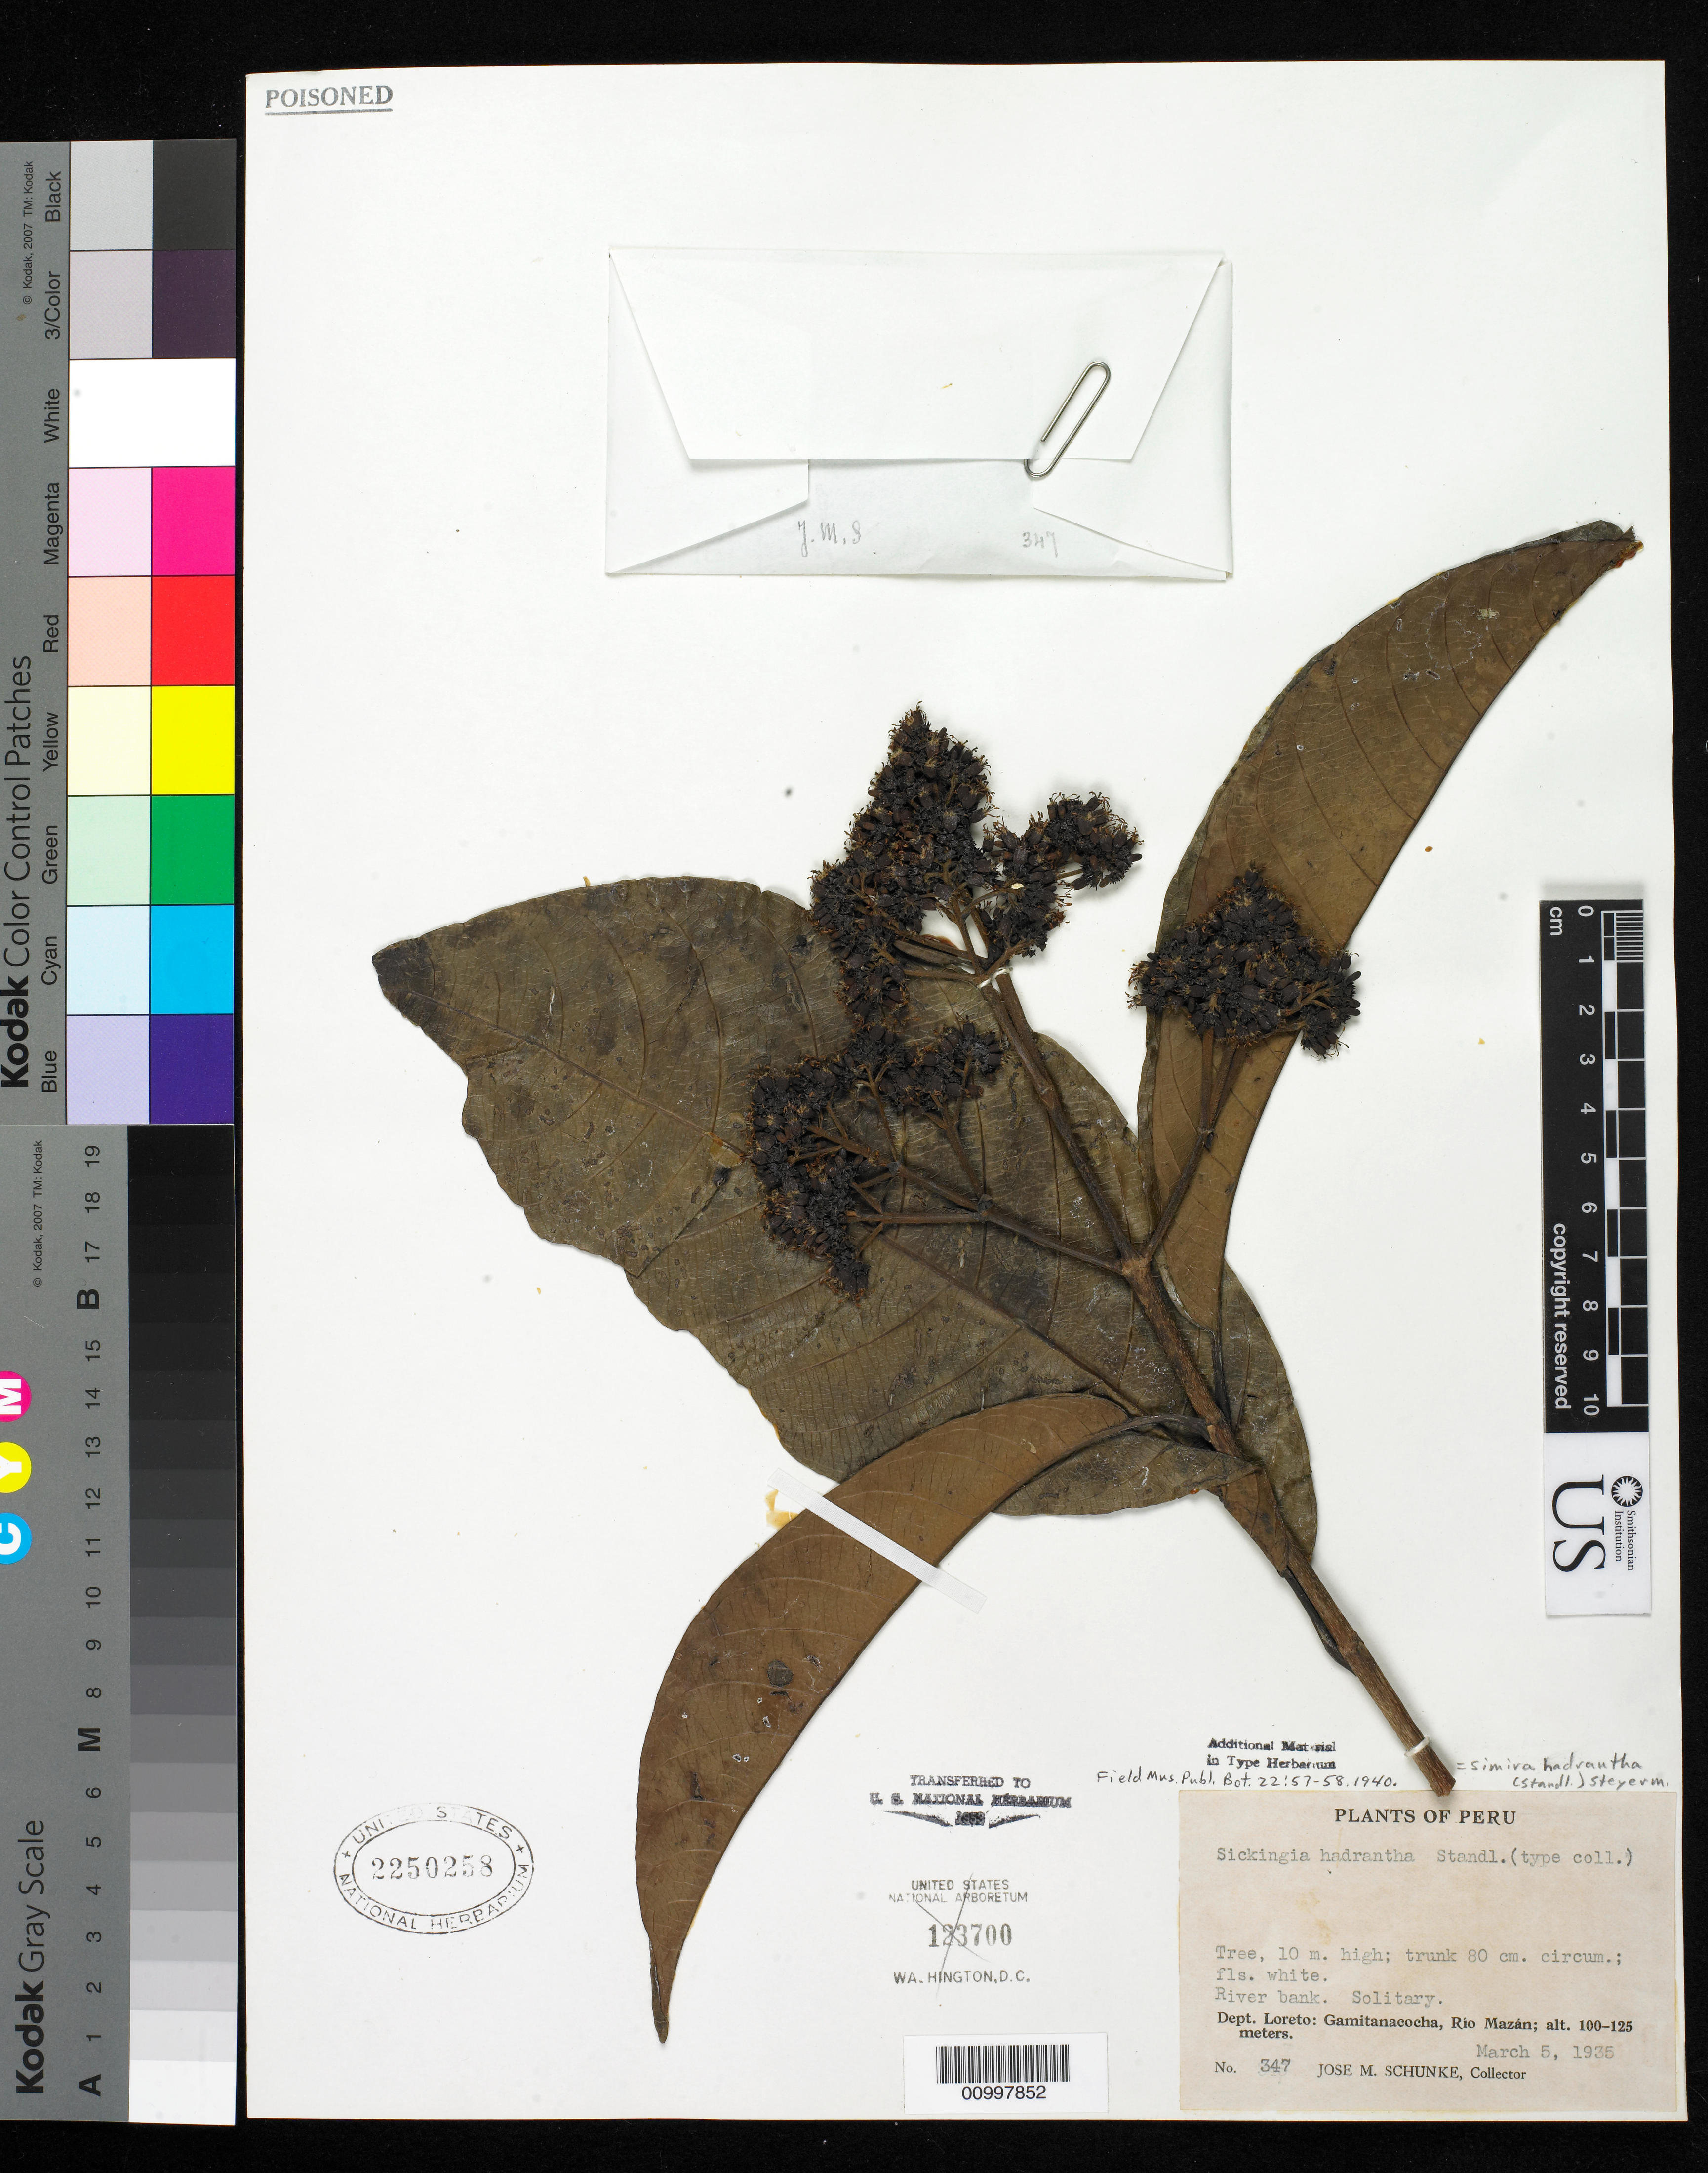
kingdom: Plantae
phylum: Tracheophyta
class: Magnoliopsida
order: Gentianales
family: Rubiaceae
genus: Sickingia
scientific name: Sickingia hadrantha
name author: Standl.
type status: Isotype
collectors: J. M. Schunke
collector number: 347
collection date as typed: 05 Mar 1935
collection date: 1935-03-05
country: Peru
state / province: Loreto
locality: Gamitanacocha, Río Mazán.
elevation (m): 100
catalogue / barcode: US 2250258